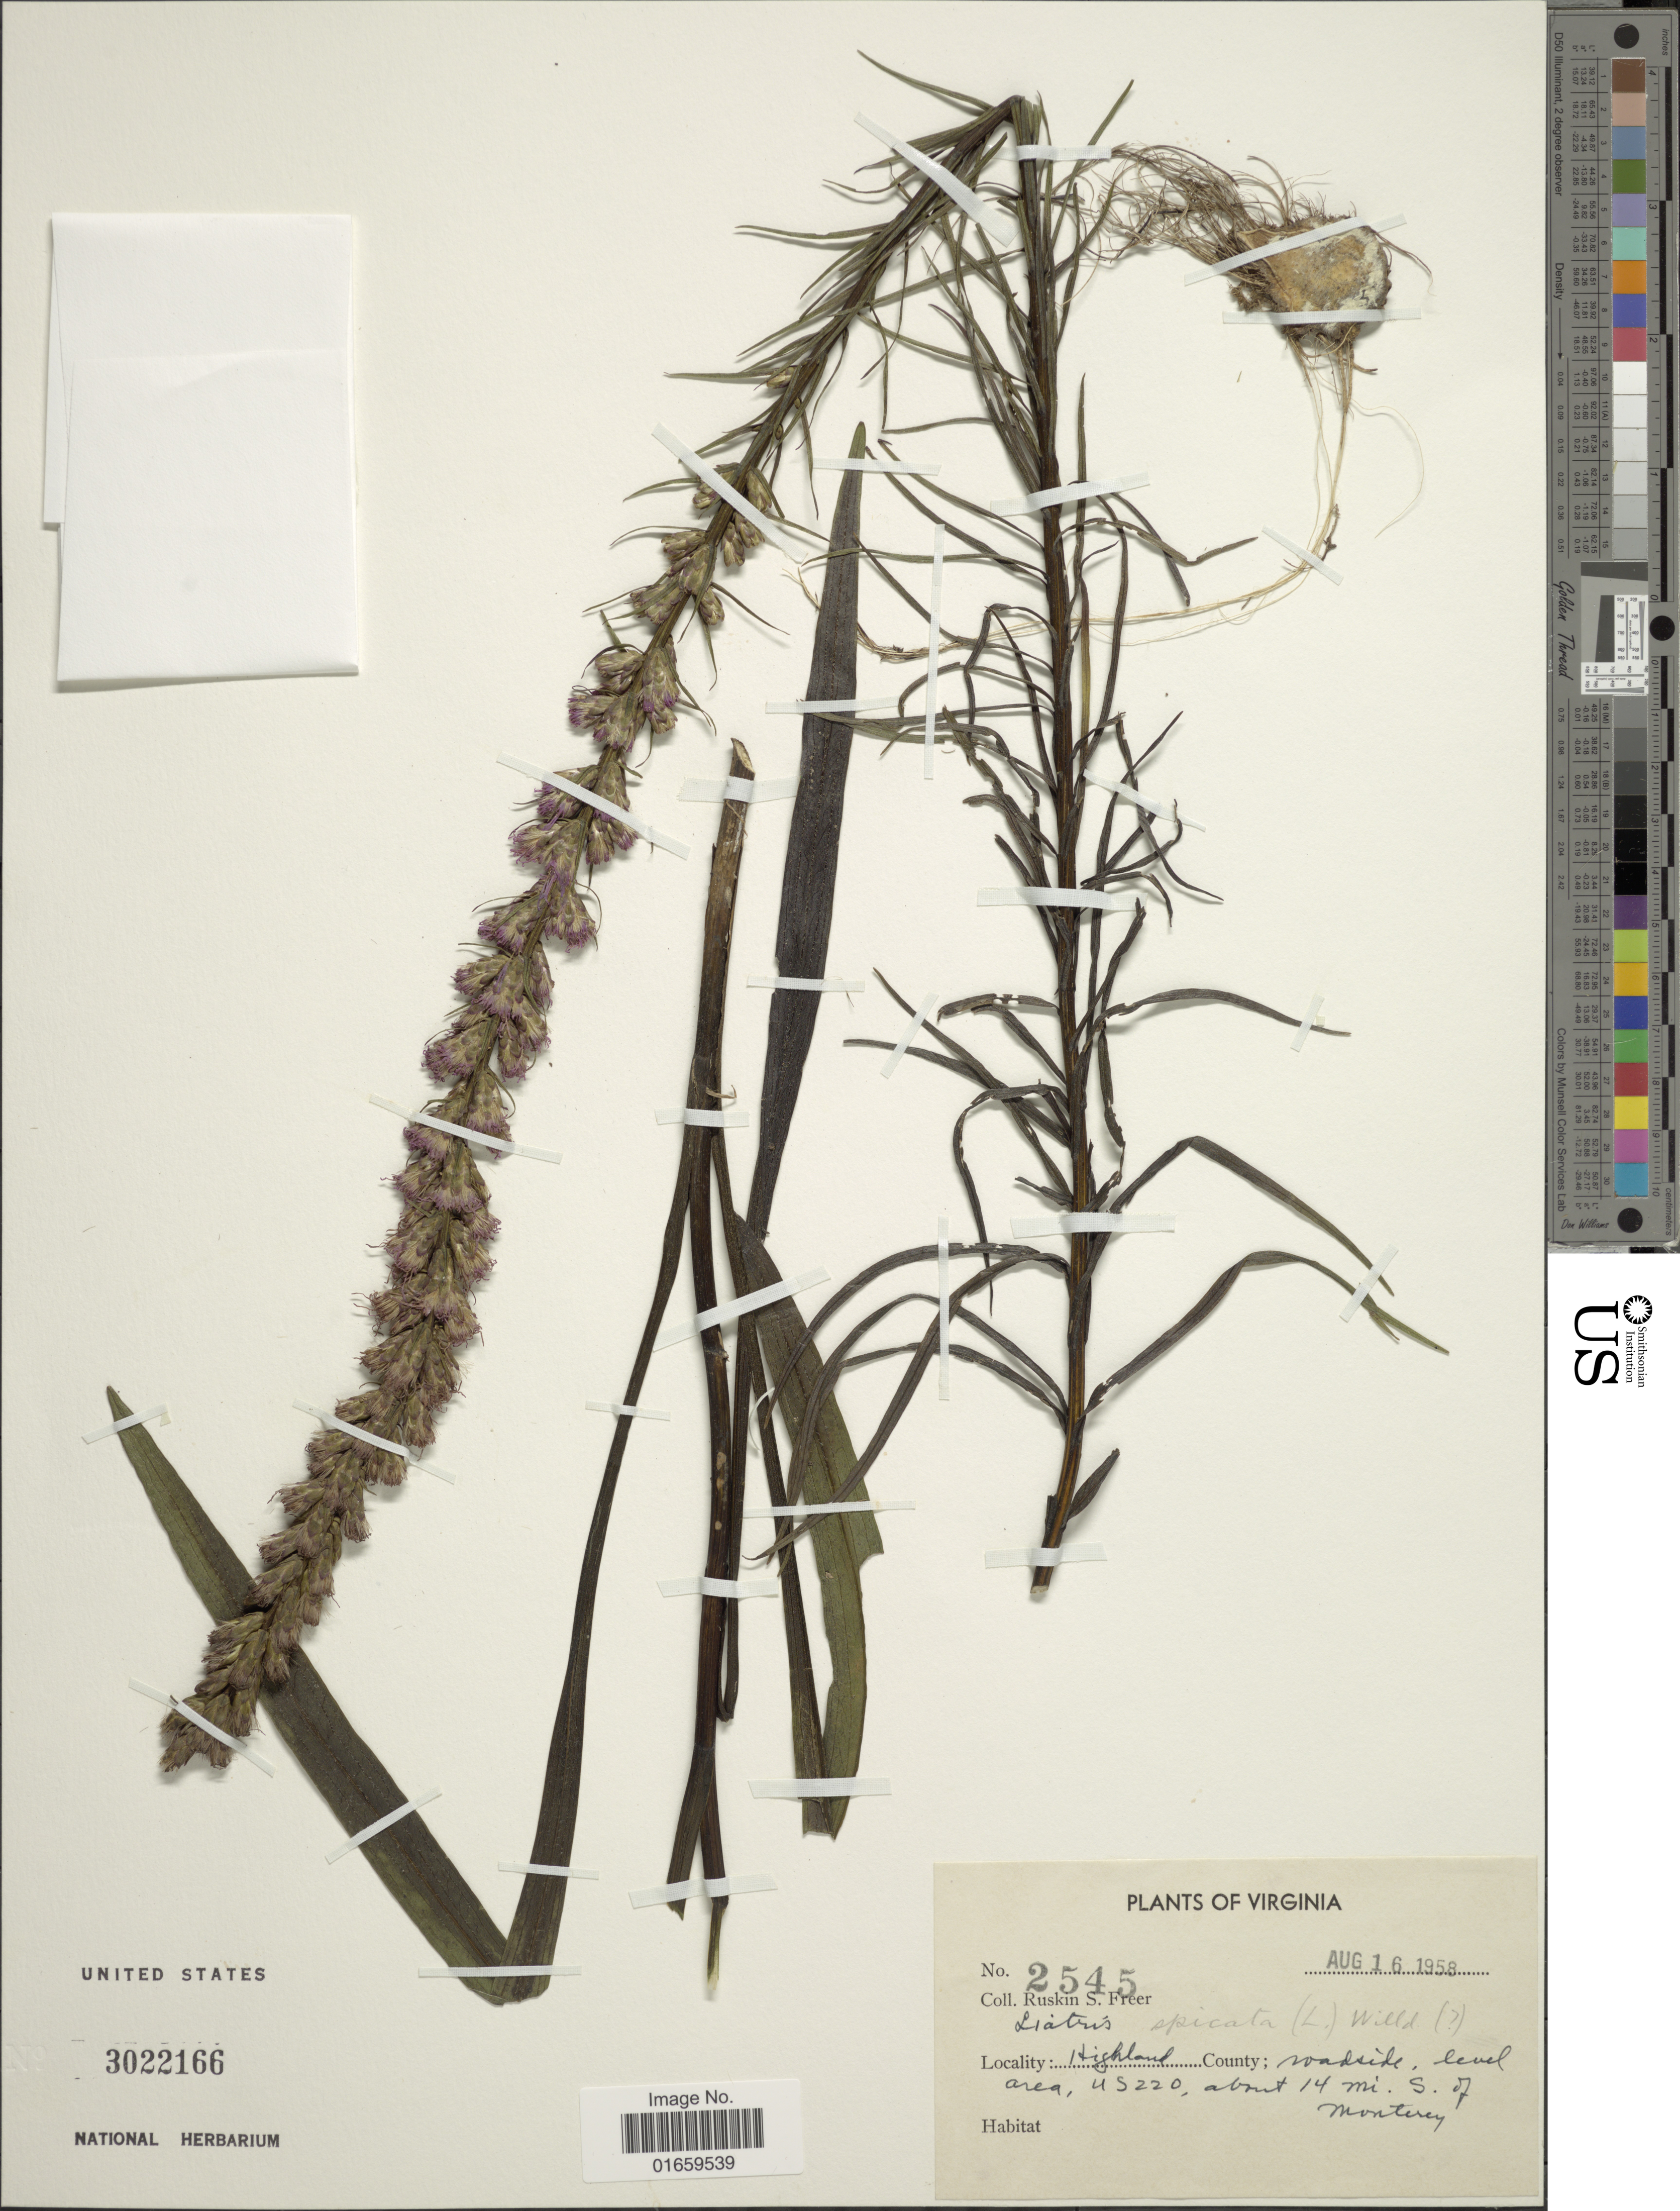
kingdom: Plantae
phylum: Tracheophyta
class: Magnoliopsida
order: Asterales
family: Asteraceae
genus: Liatris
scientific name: Liatris spicata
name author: (L.) Willd.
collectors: R. Freer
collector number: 2545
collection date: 1958-08-16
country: United States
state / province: Virginia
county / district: Highland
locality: Highland, County: roadside, level area 45220, about 14 mi. s. of Monterey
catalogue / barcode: US 3022166